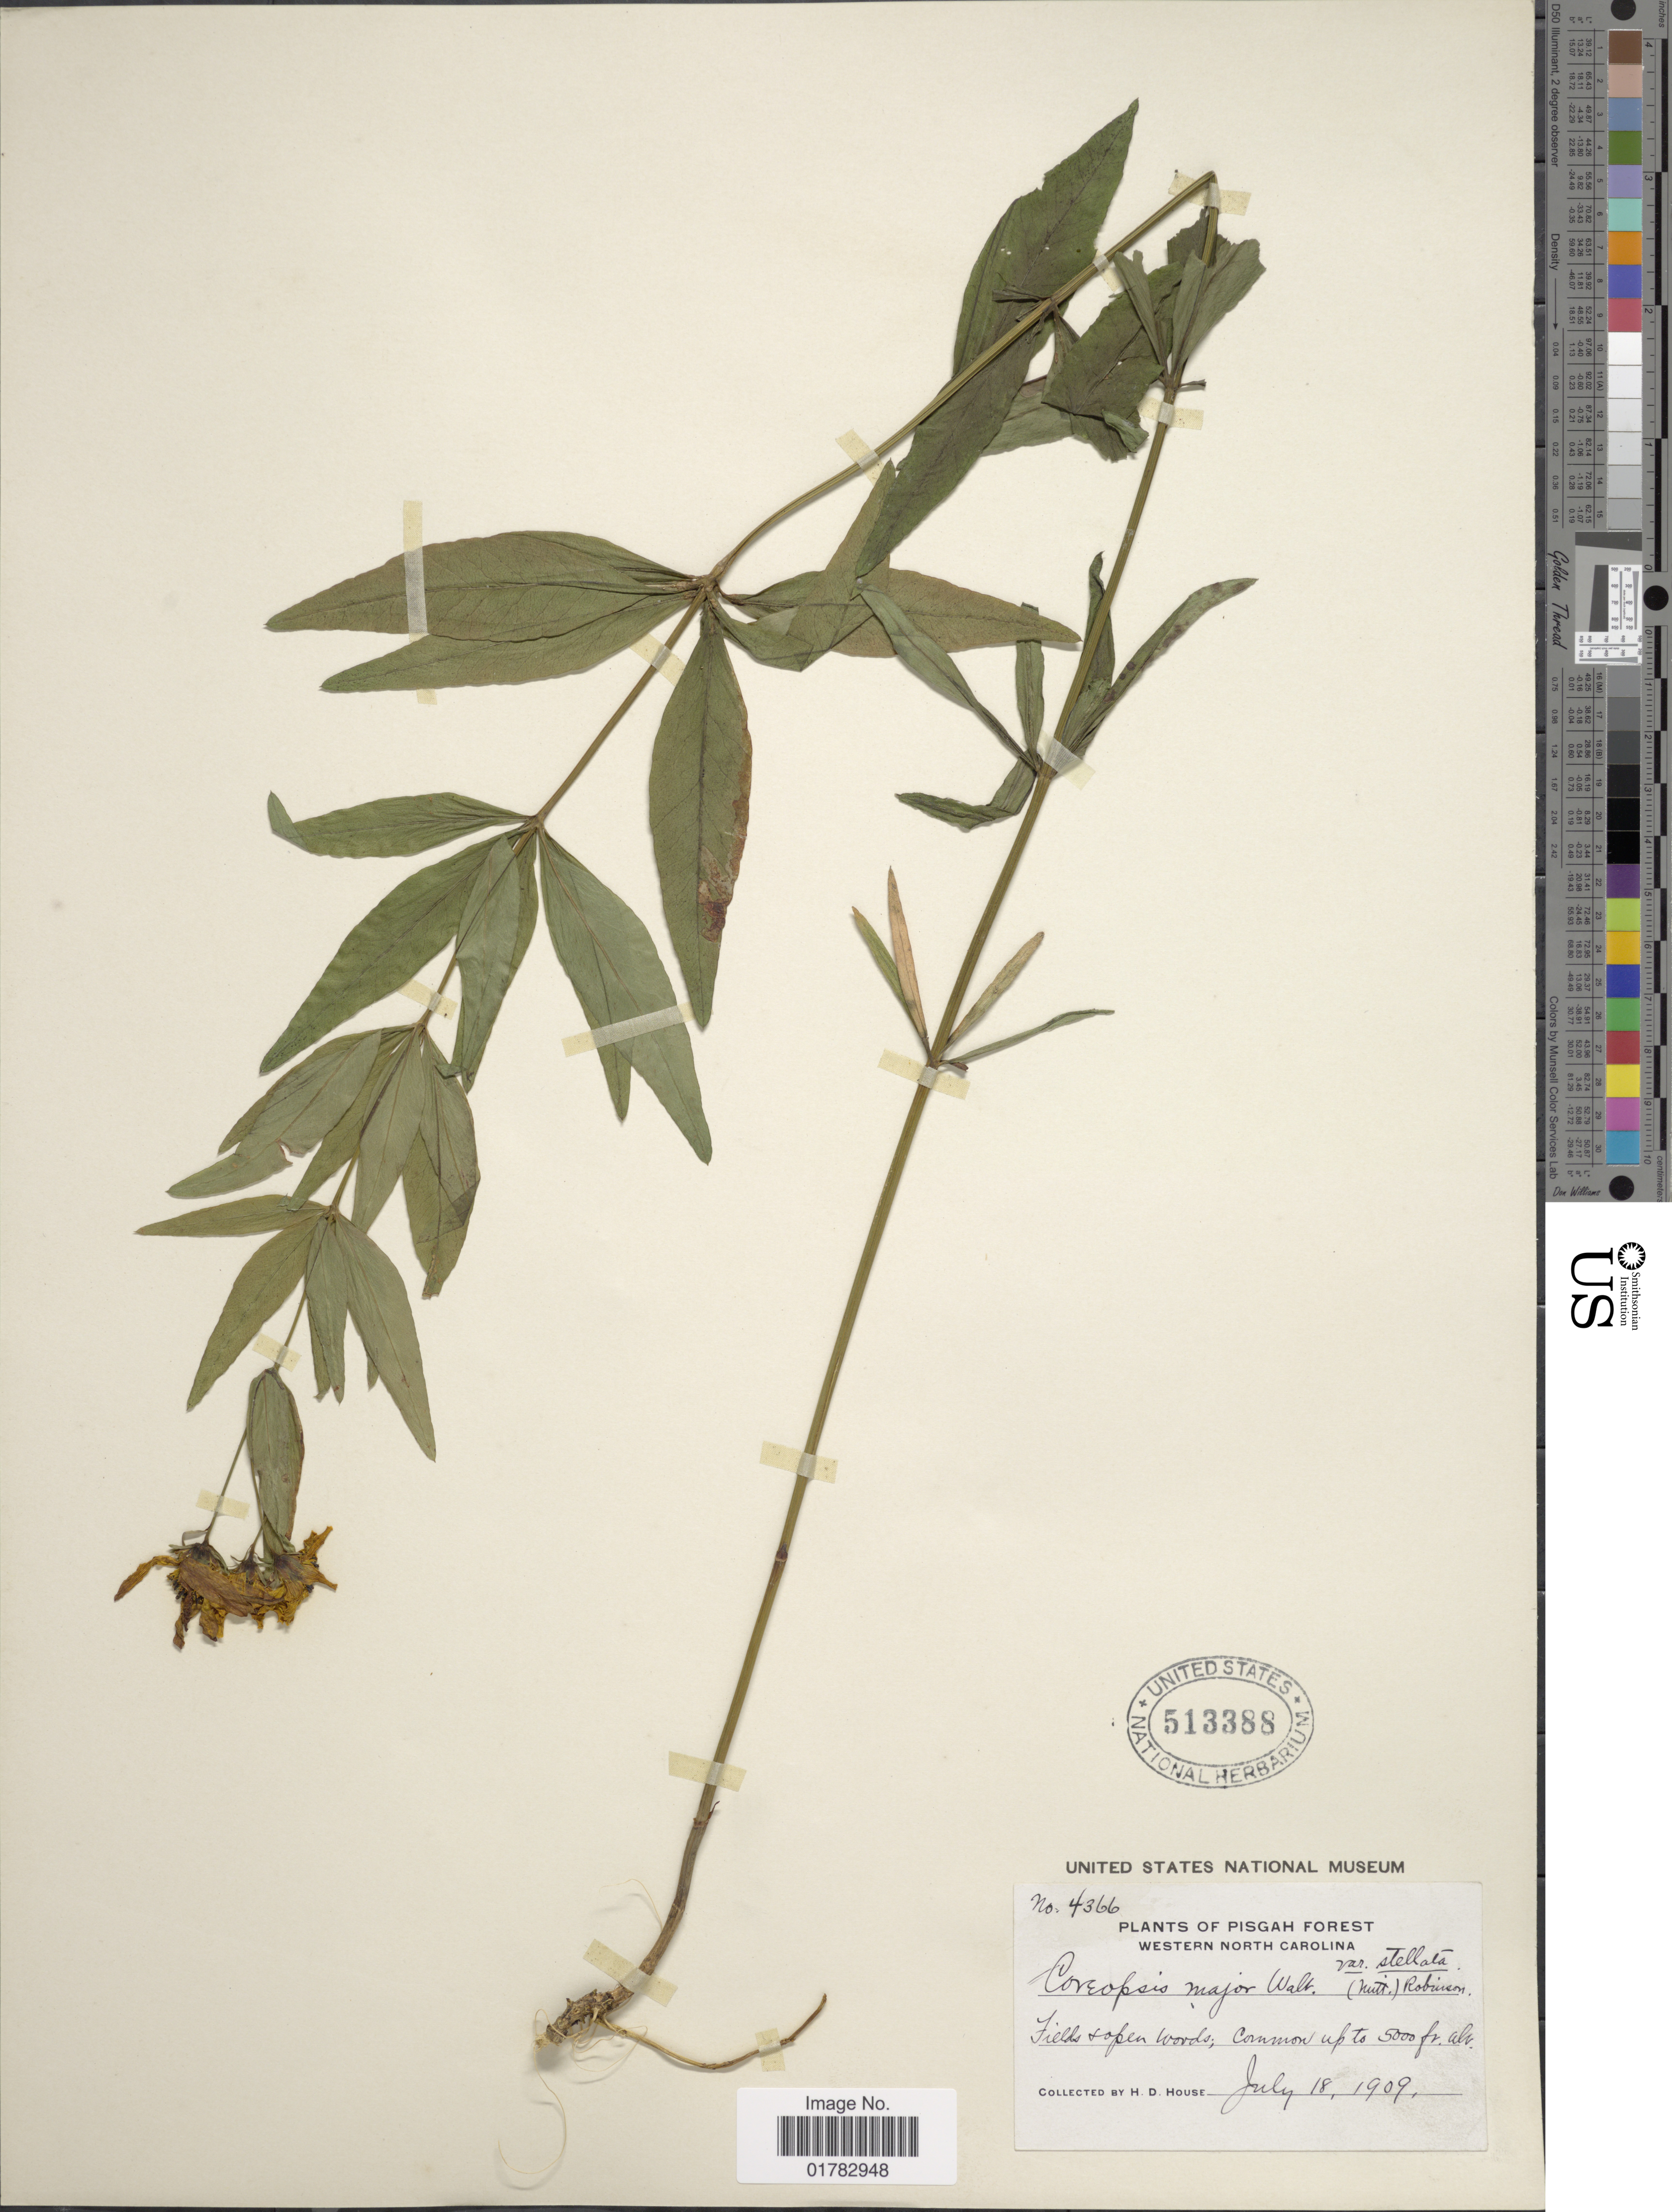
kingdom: Plantae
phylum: Tracheophyta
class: Magnoliopsida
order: Asterales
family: Asteraceae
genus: Coreopsis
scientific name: Coreopsis major var. stellata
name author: (Nutt.) Torr. & A. Gray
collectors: H. D. House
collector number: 4366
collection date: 1909-07-18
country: United States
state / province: North Carolina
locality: Pisgah Forest, Western North Carolina, fields open woods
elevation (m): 1524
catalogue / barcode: US 513388